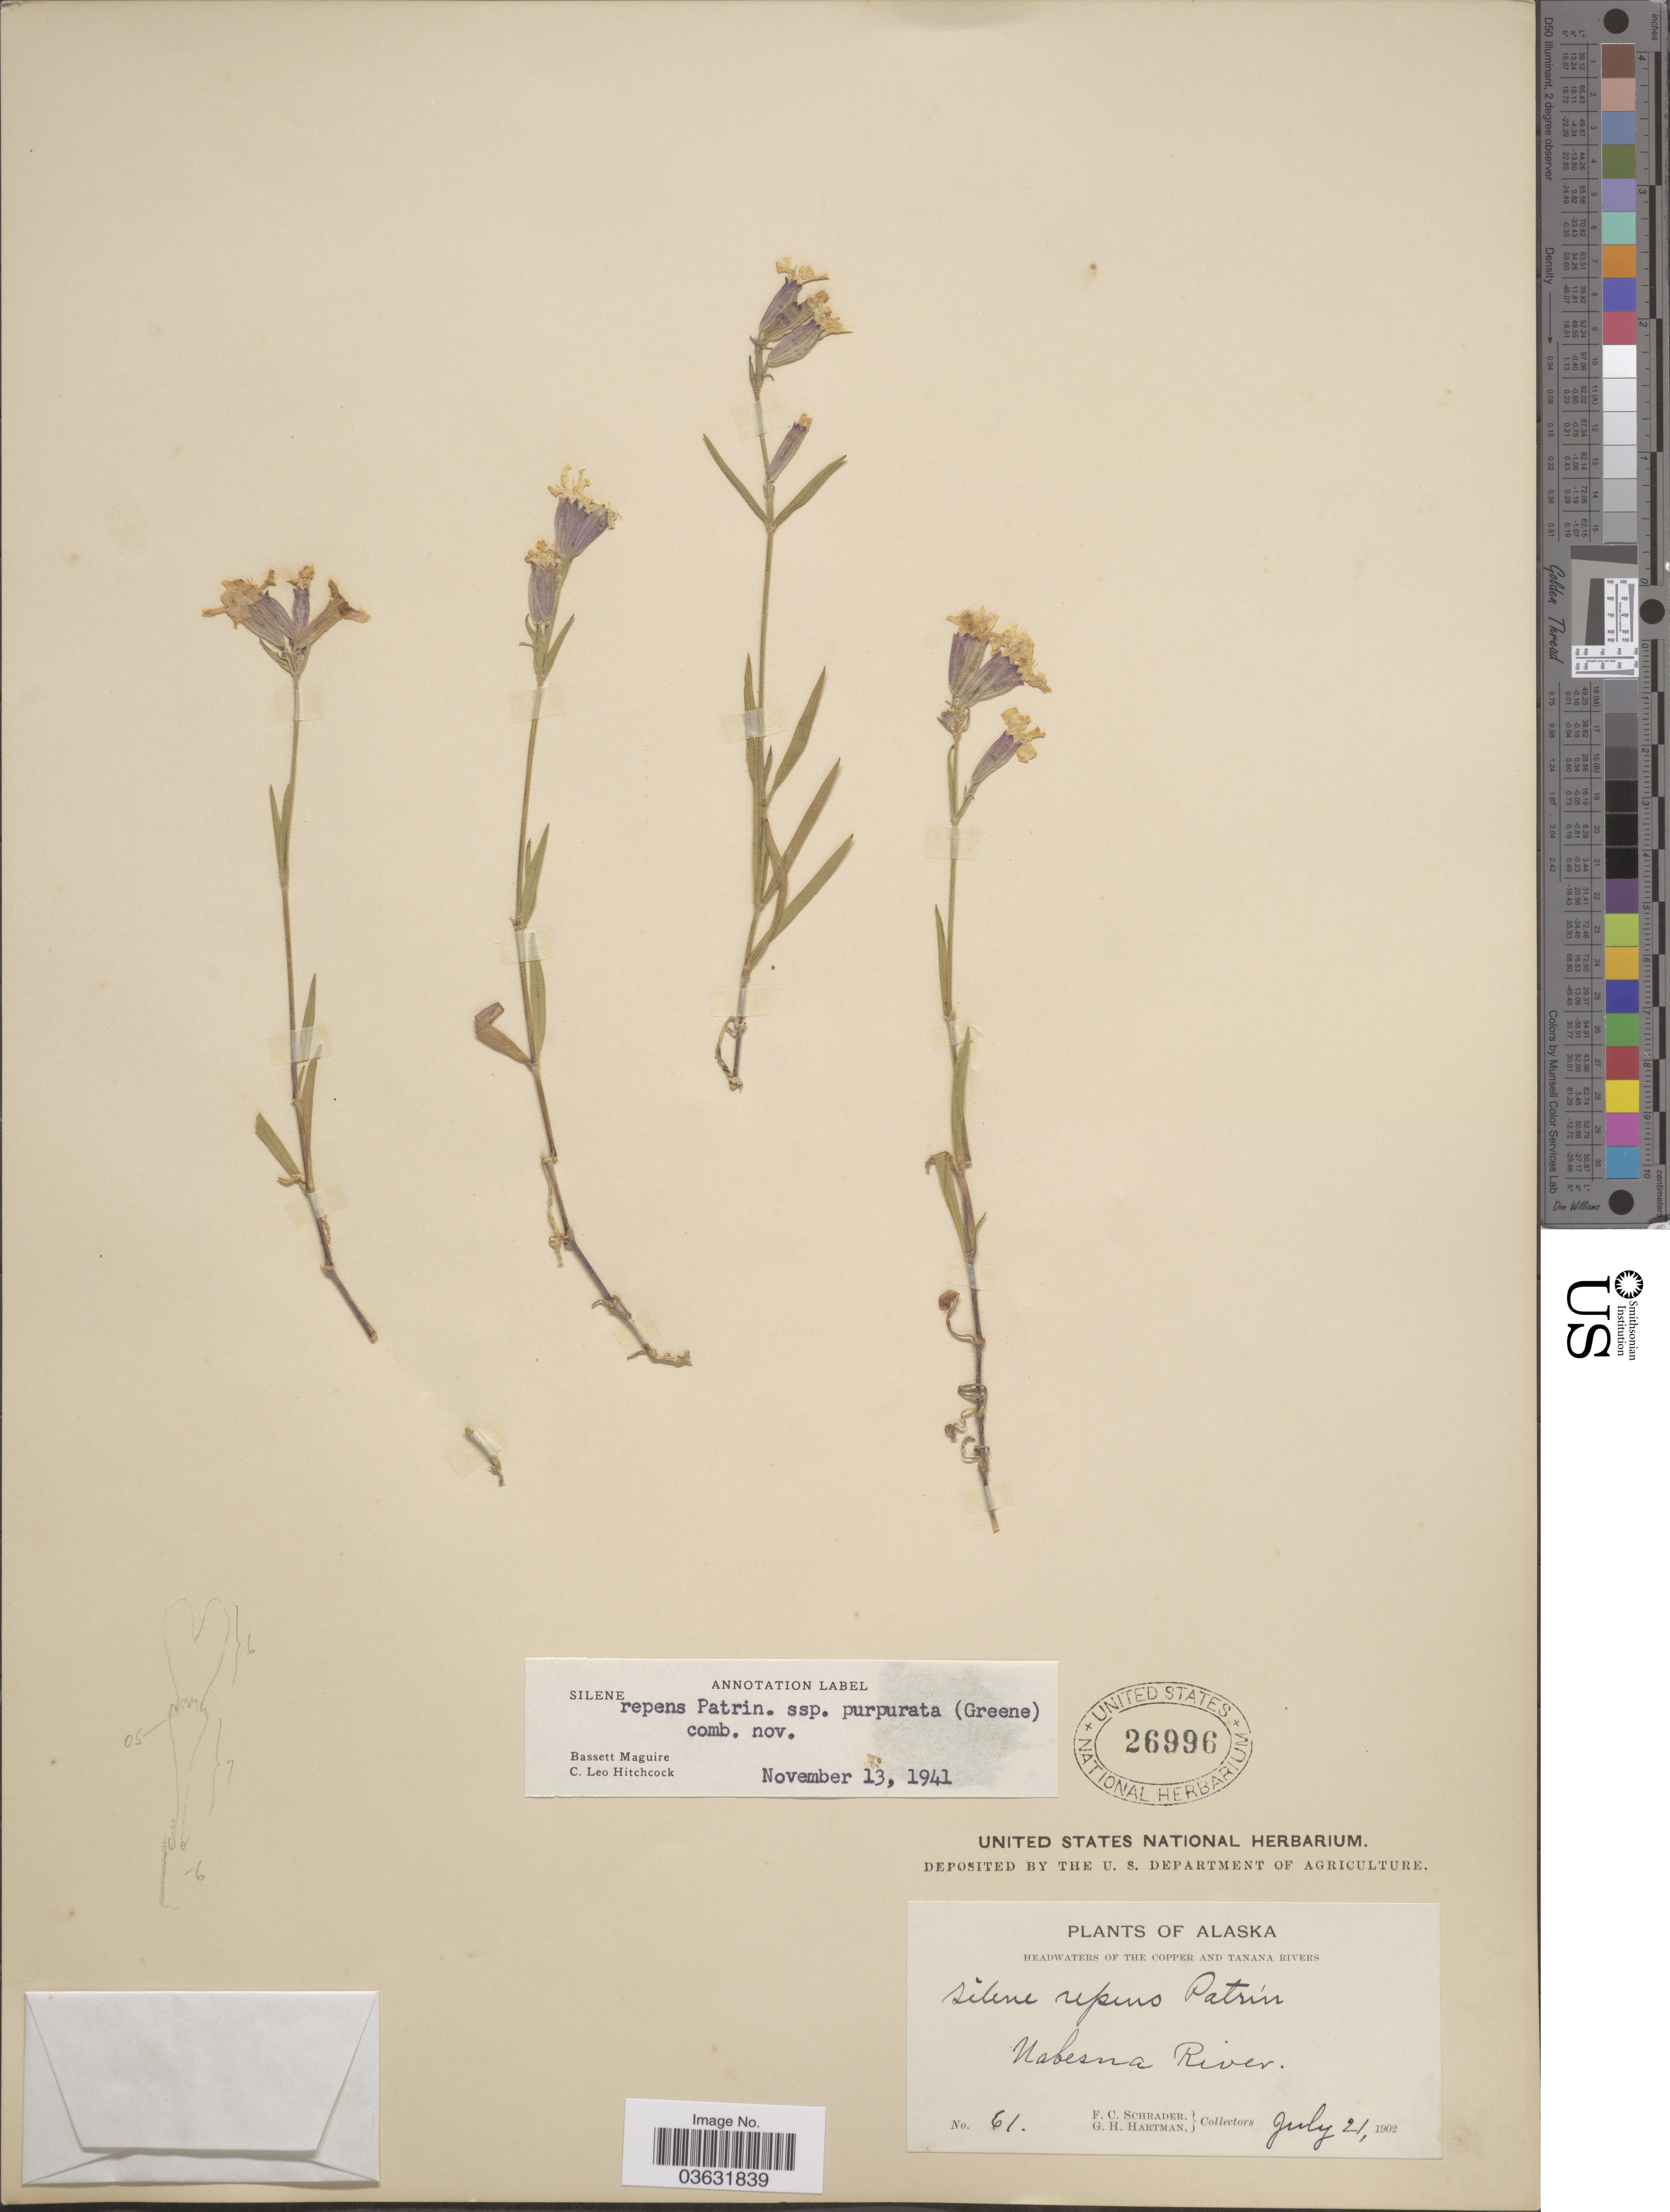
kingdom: Plantae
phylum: Tracheophyta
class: Magnoliopsida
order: Caryophyllales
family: Caryophyllaceae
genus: Silene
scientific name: Silene repens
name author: Patrin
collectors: F. C. Schrader & G. H. Hartman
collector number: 61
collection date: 1902-07-21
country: United States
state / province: Alaska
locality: Headwaters of the Copper and Tanana Rivers. Nabesna River.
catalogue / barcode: US 26996